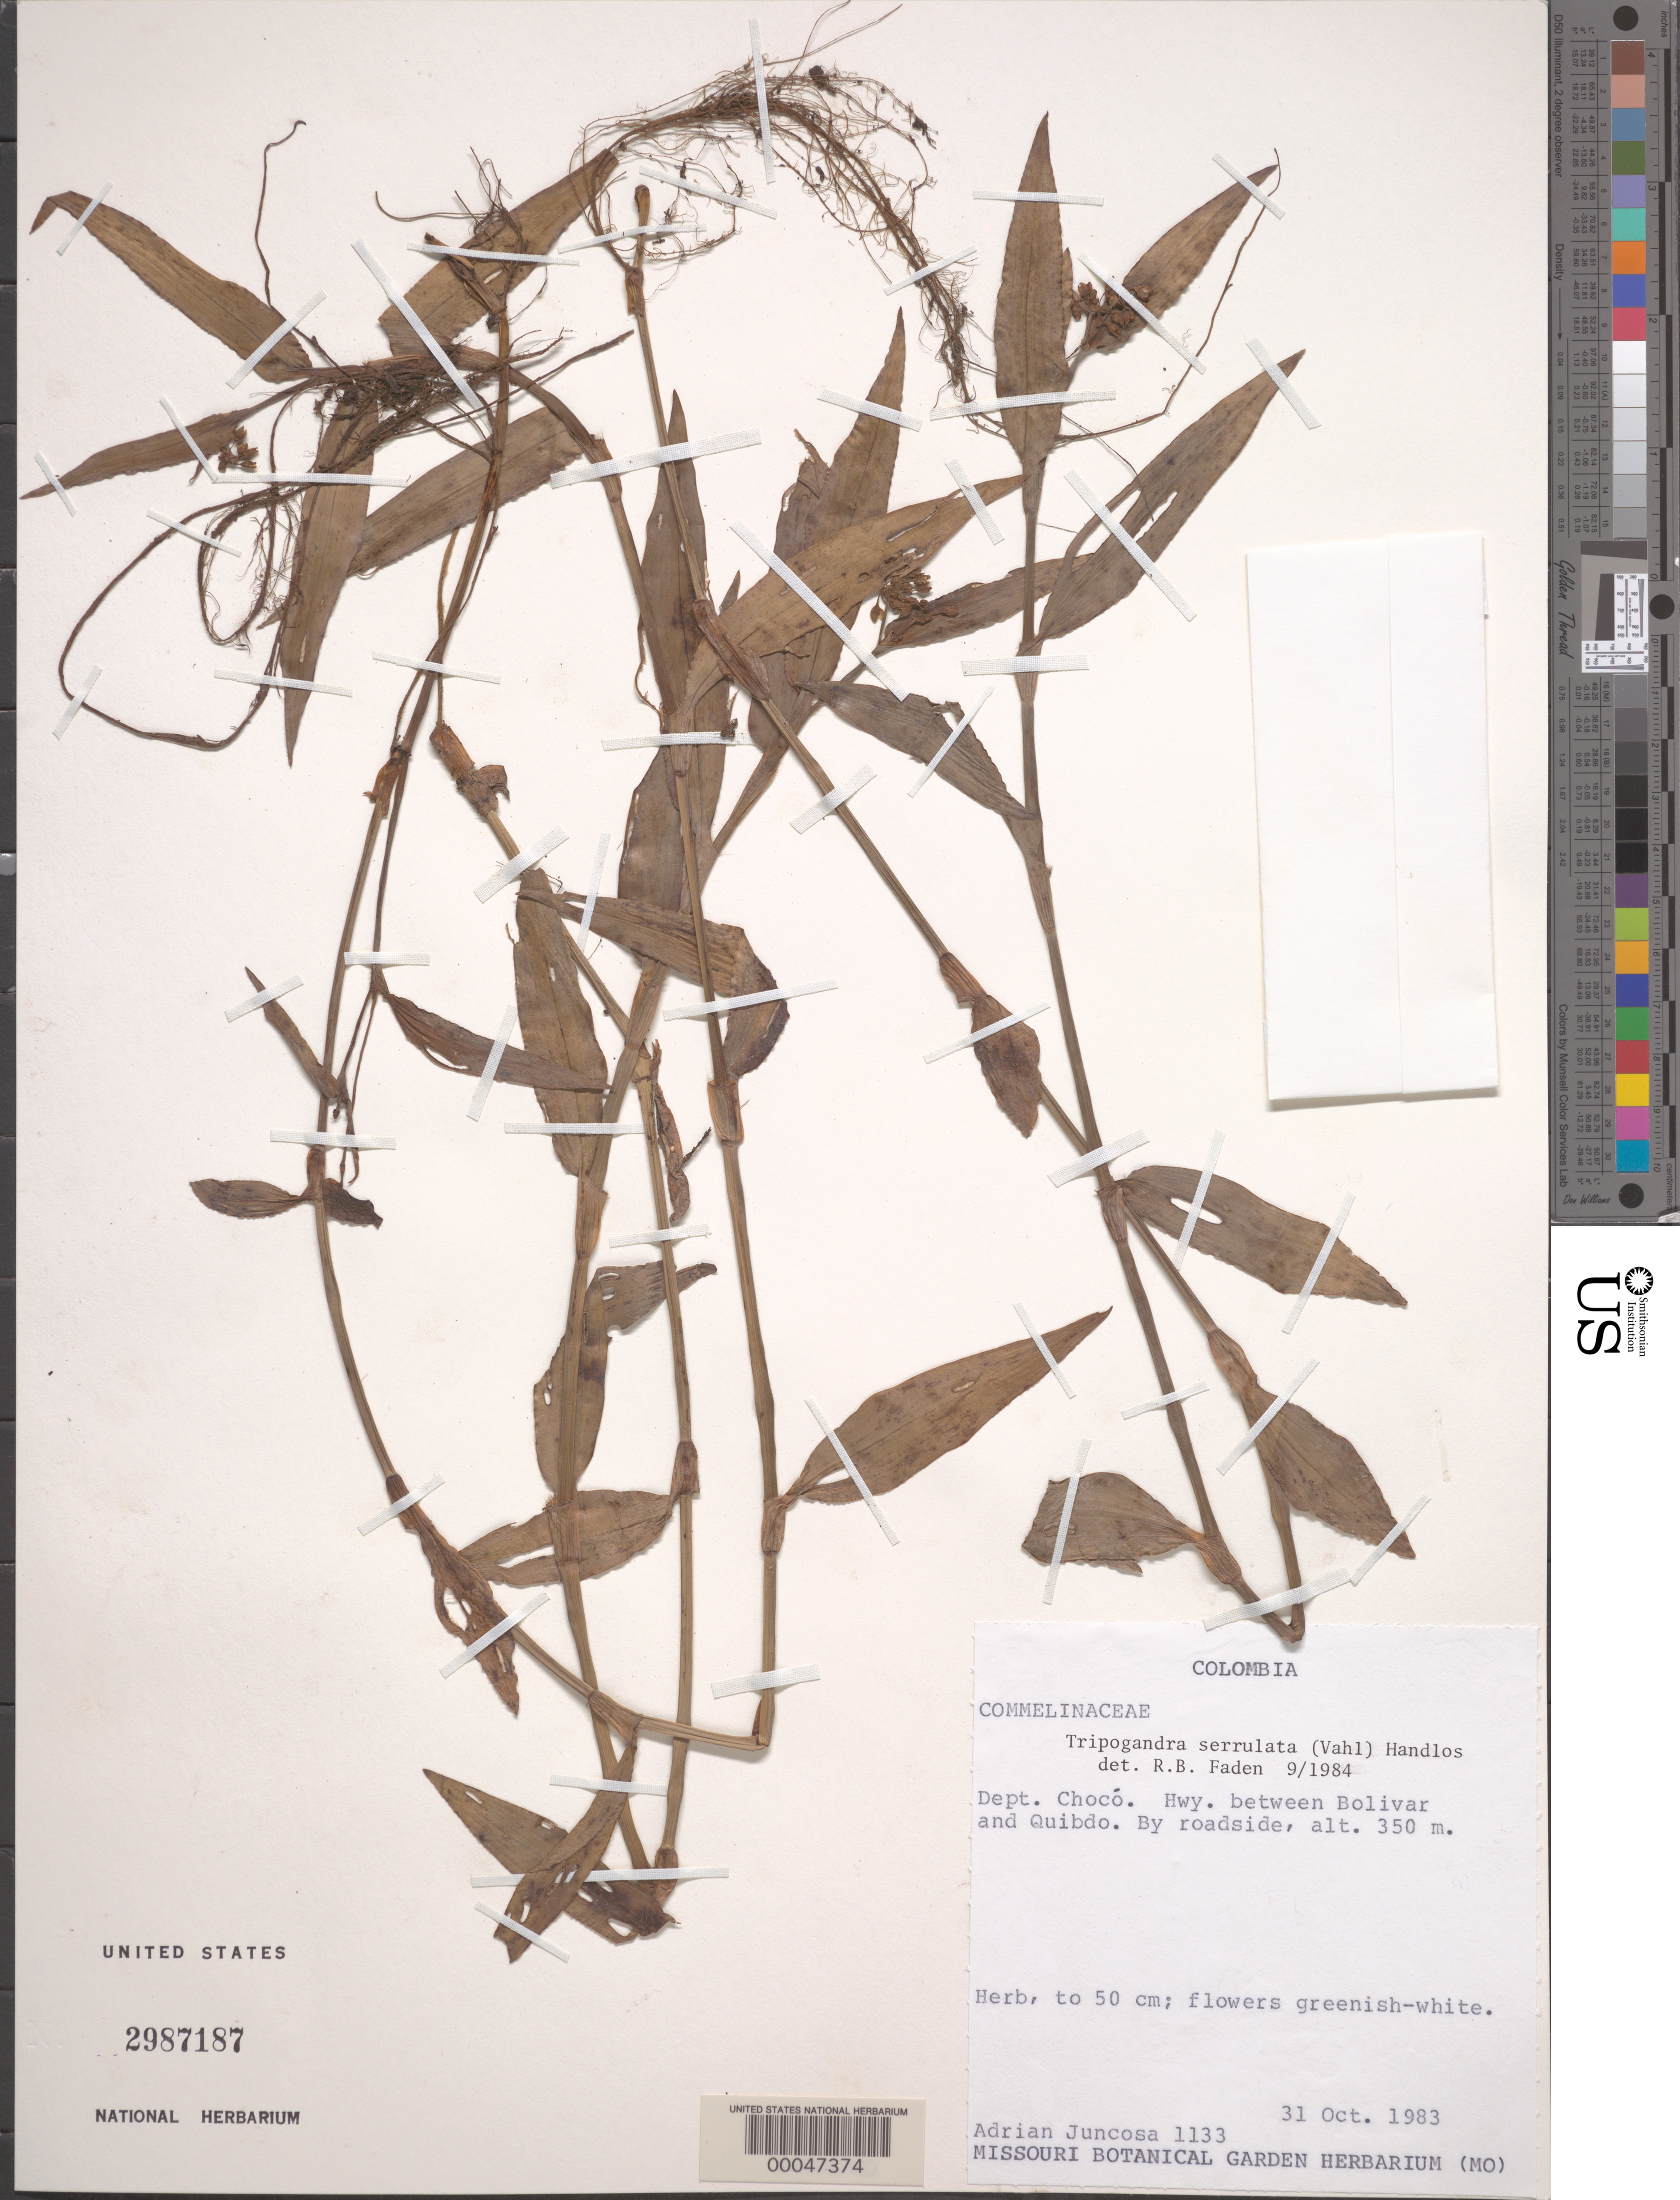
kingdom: Plantae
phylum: Tracheophyta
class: Liliopsida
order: Commelinales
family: Commelinaceae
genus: Tripogandra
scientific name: Tripogandra serrulata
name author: (Vahl) Handlos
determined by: Faden, Robert B., (US), Smithsonian Institution - National Museum of Natural History (UNITED STATES)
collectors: A. Juncosa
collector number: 1133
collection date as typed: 31 Oct 1983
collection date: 1983-10-31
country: Colombia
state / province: Chocó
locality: Hwy between Bolivar and Quibdo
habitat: Roadside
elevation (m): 350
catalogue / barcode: US 2987187